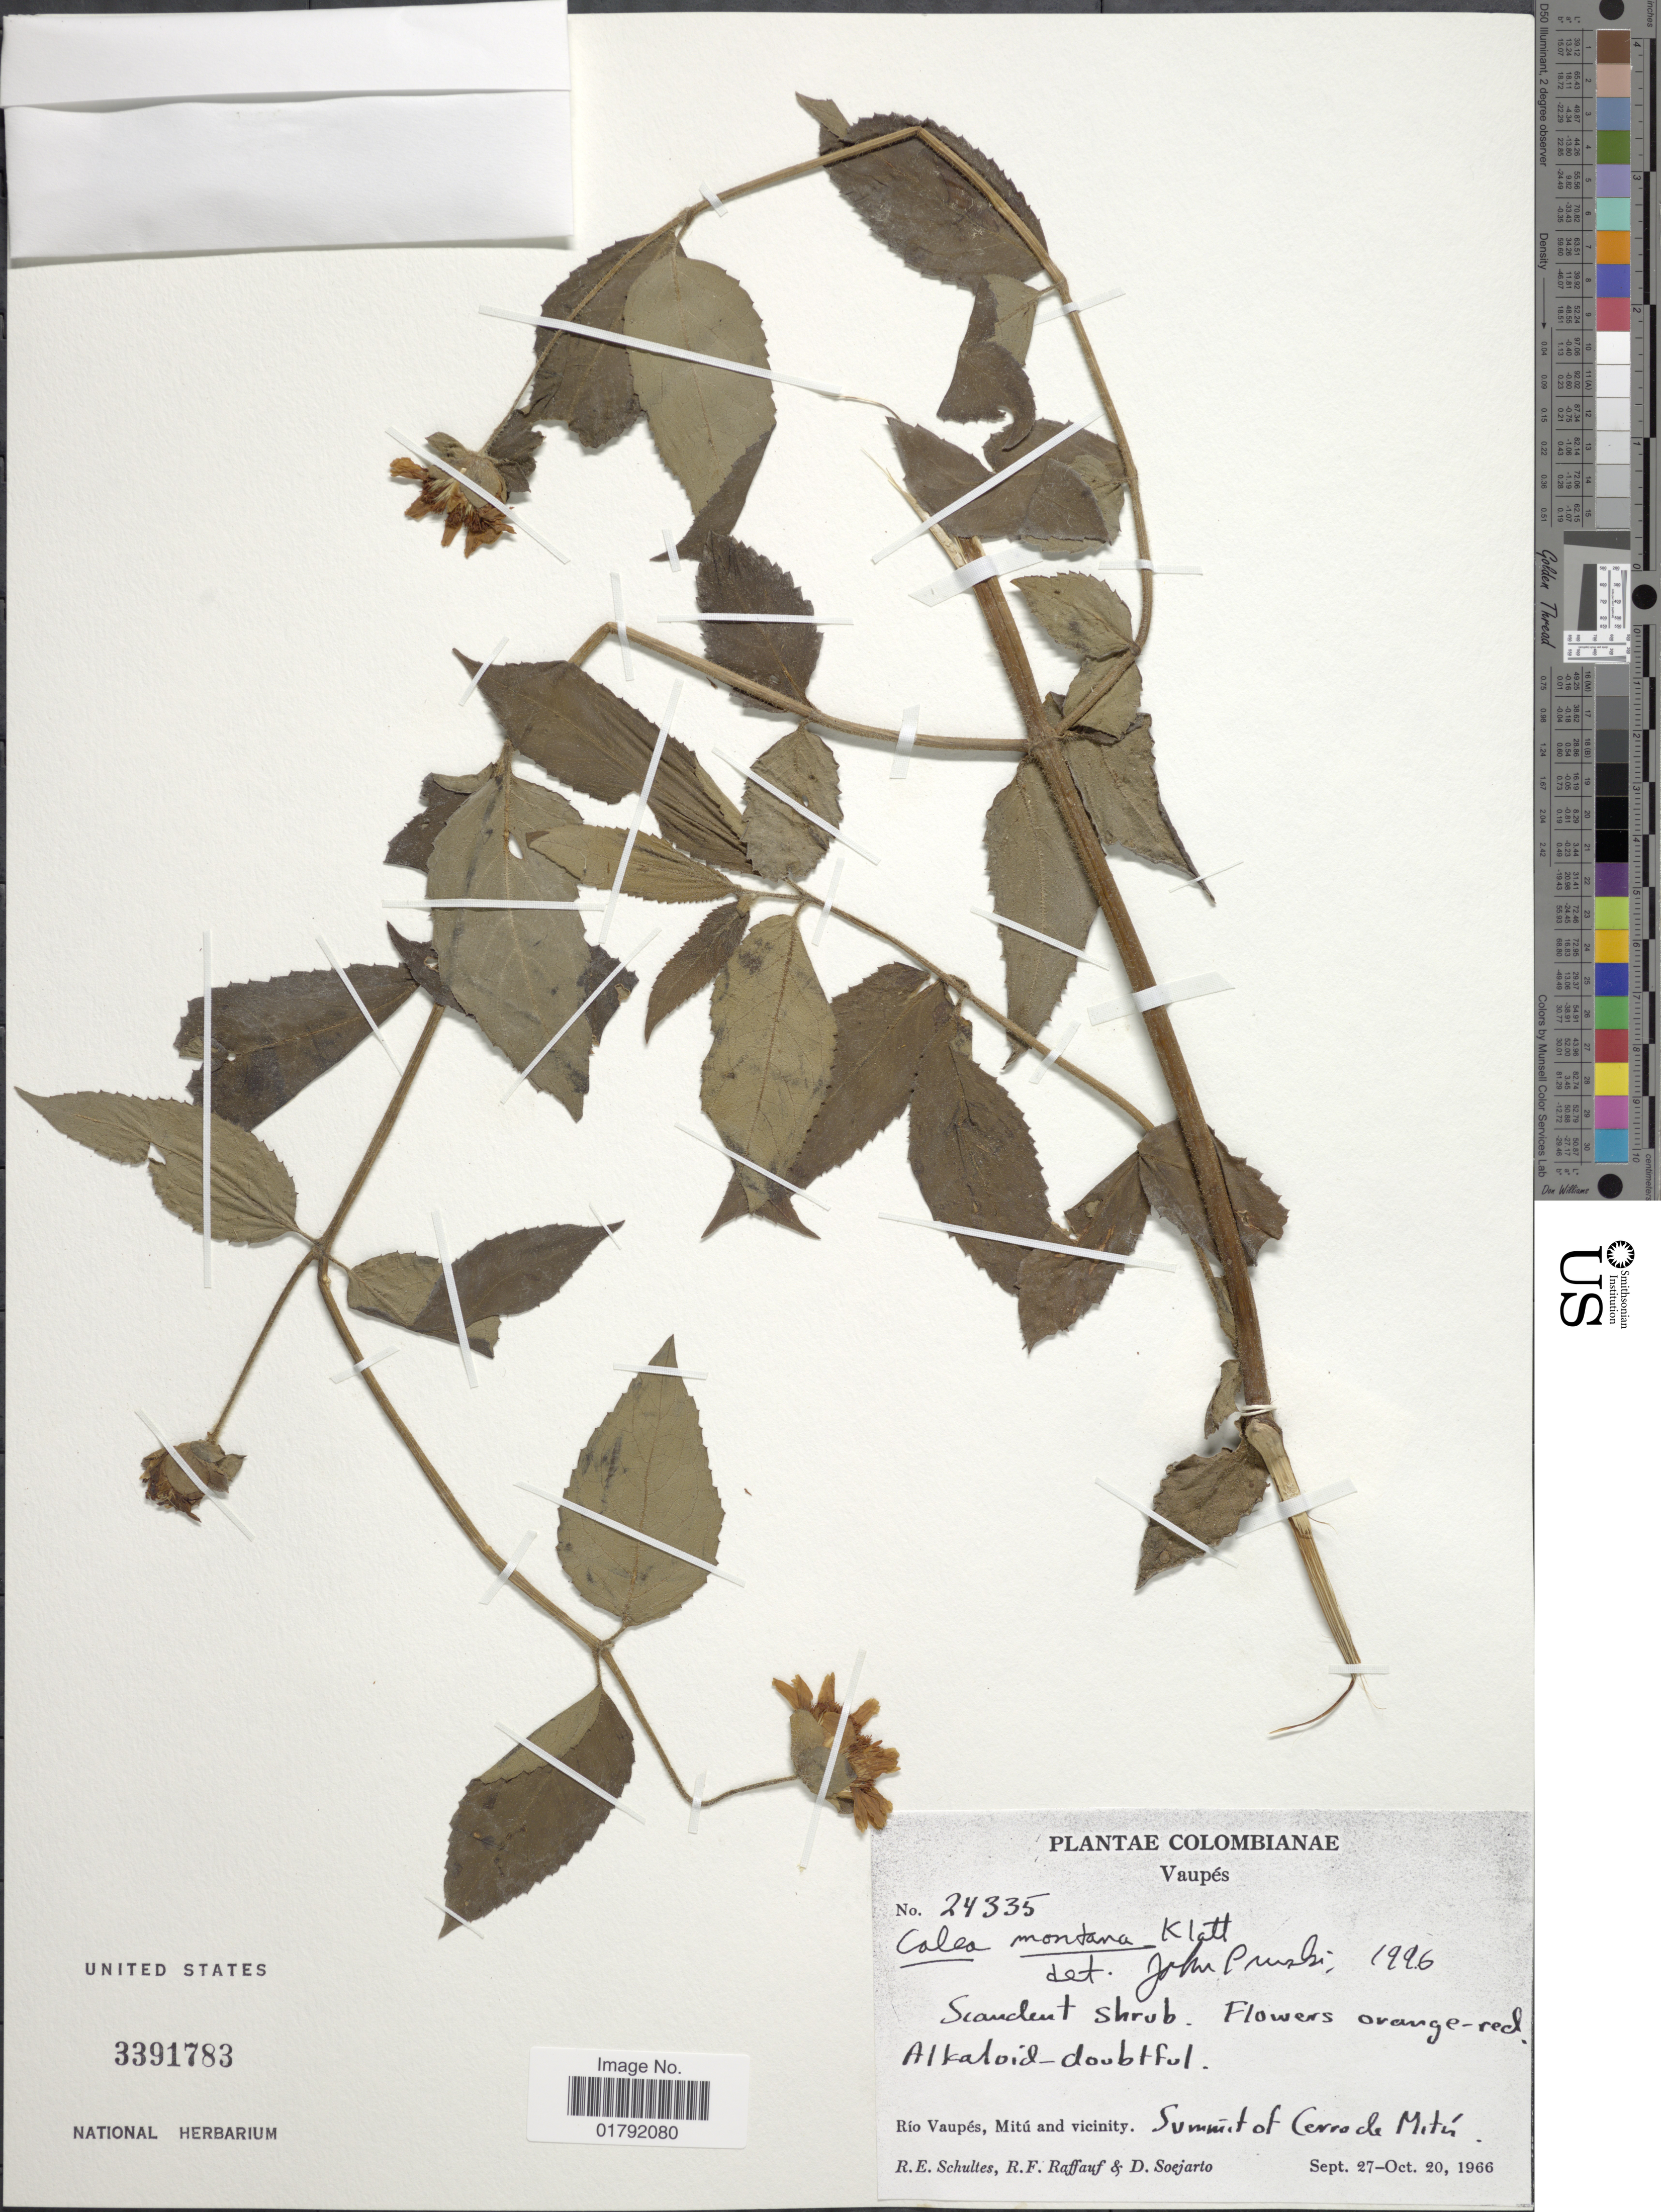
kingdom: Plantae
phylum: Tracheophyta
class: Magnoliopsida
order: Asterales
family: Asteraceae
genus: Calea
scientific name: Calea montana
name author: Klatt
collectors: R. E. Schultes, R. Raffauf & D. Soejarto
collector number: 24335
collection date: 1966-09-27/1966-10-20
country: Colombia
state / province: Vaupés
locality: Rio Vaupes, Miti and vicinity, summit of Cerro de Mitú.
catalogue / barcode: US 3391783